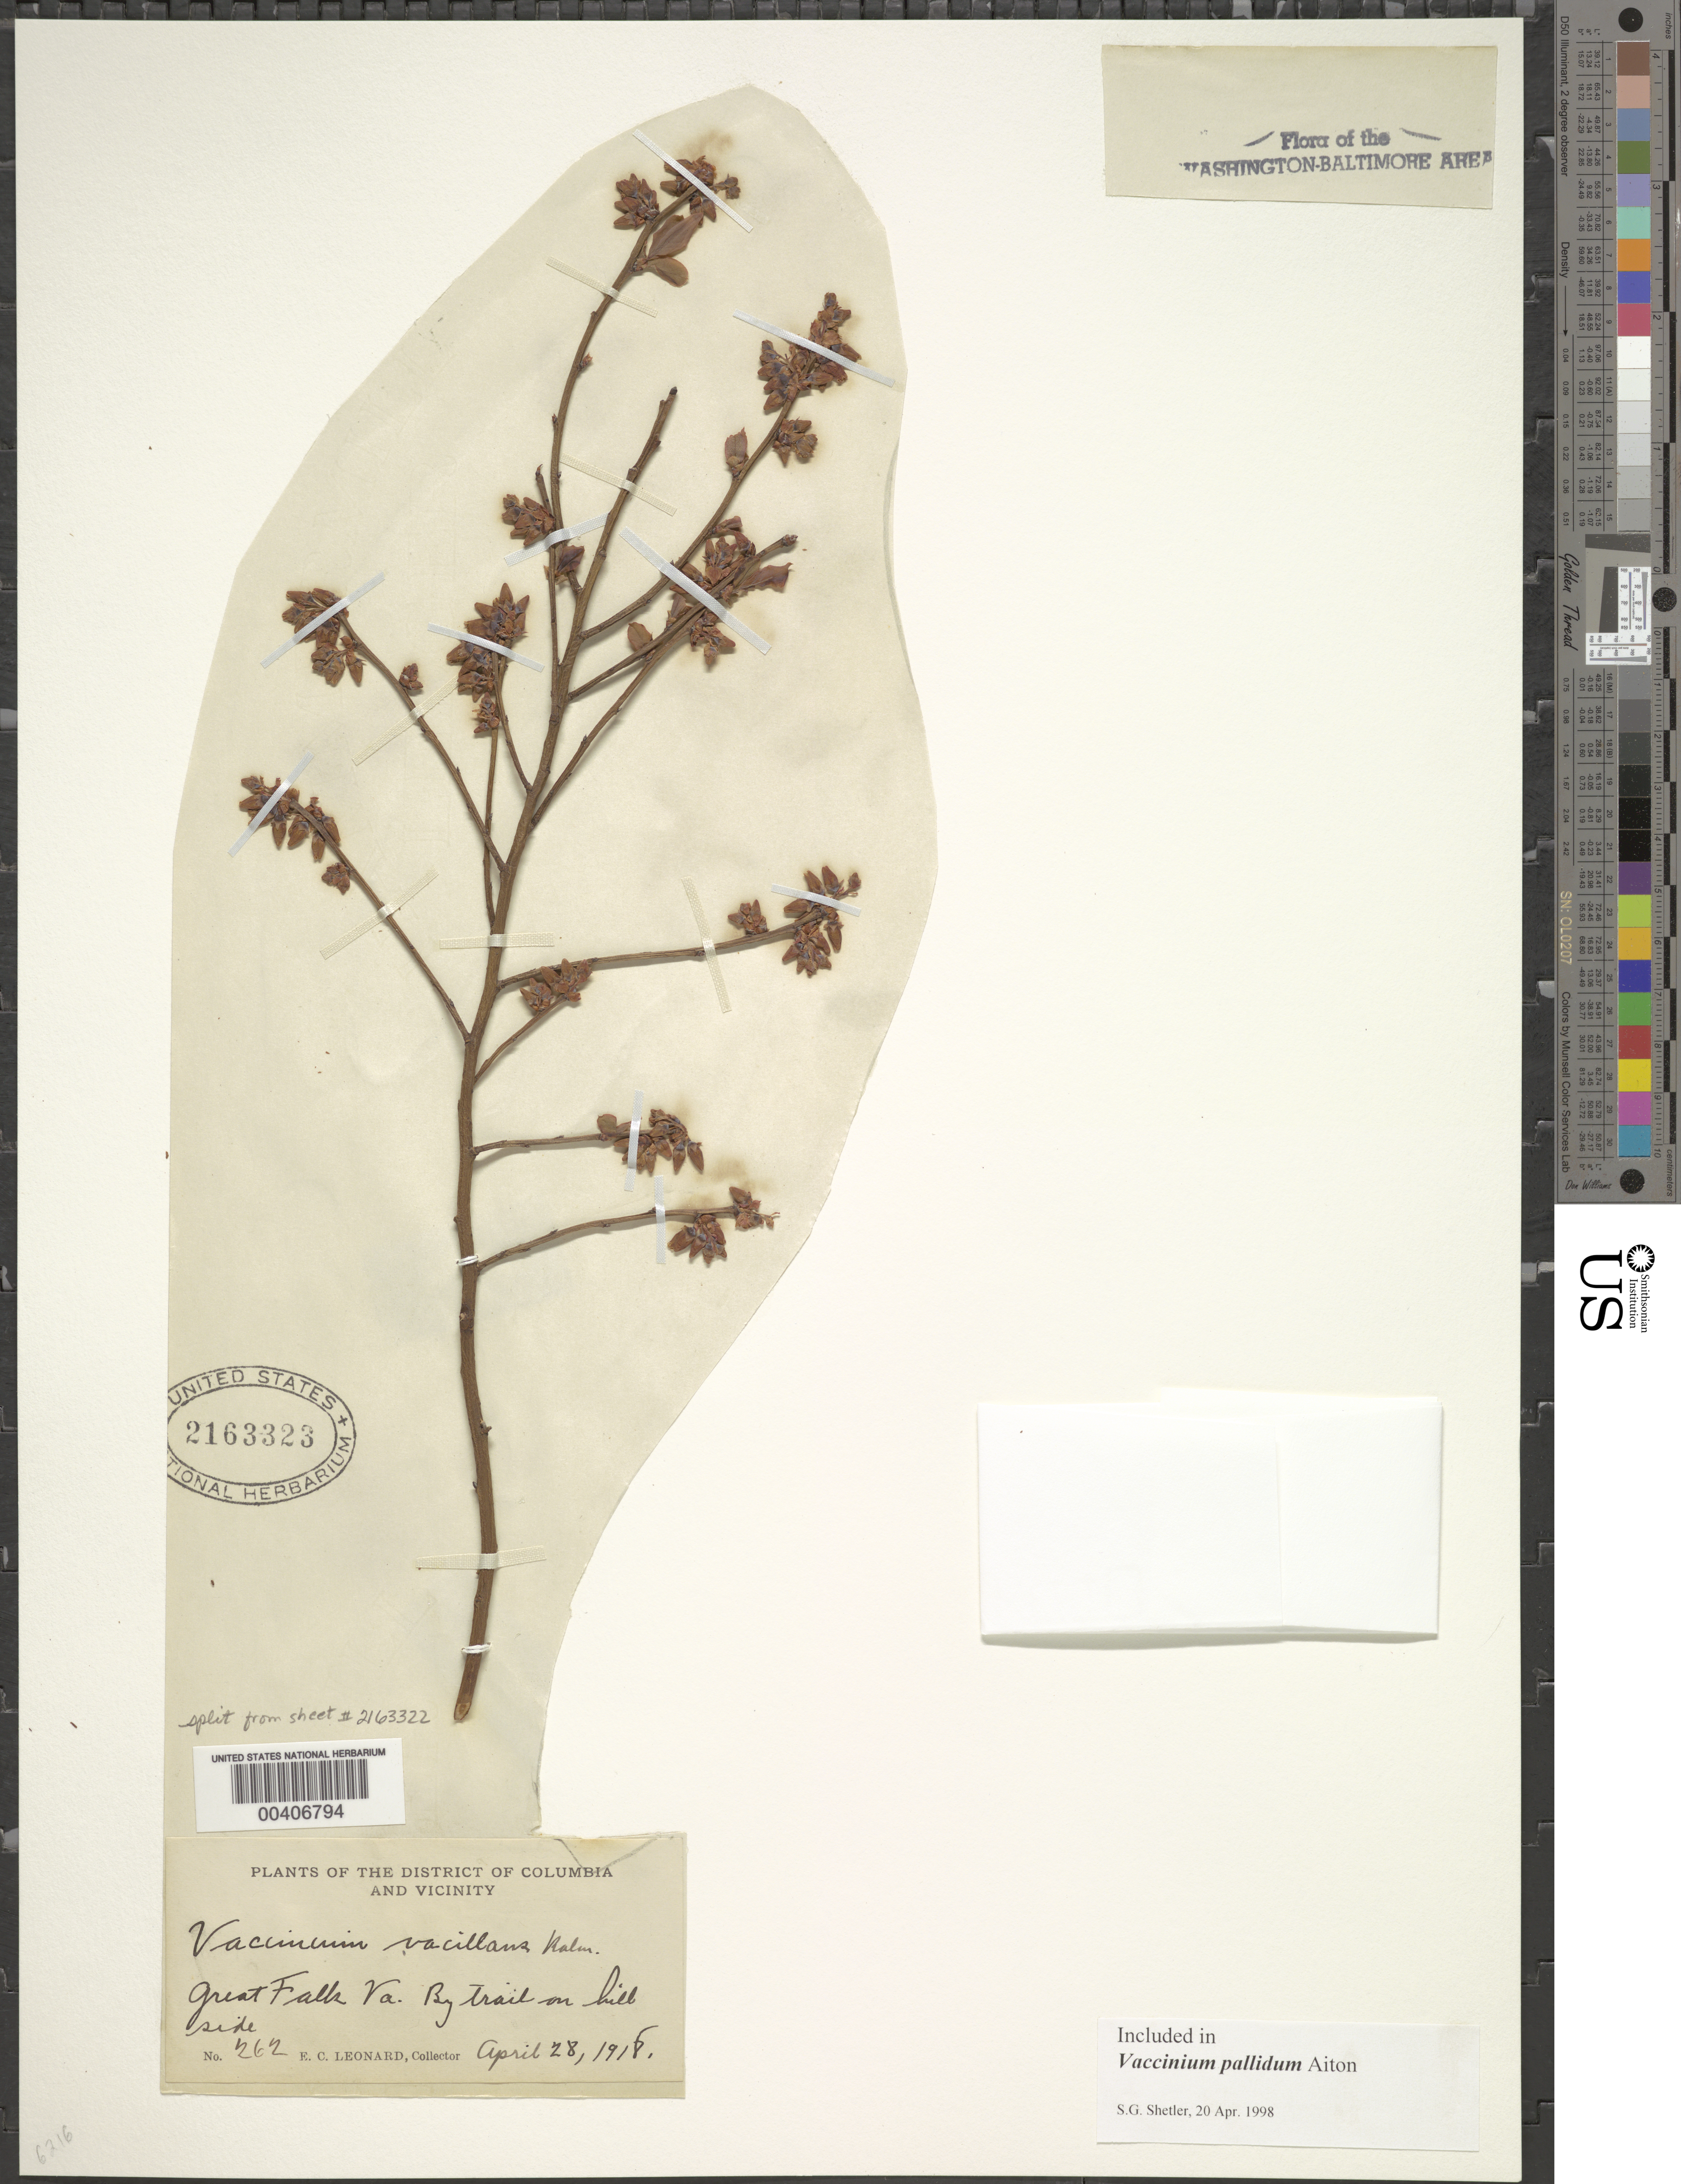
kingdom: Plantae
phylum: Tracheophyta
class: Magnoliopsida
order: Ericales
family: Ericaceae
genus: Vaccinium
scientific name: Vaccinium pallidum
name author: Aiton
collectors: E. C. Leonard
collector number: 262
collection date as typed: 28 Apr 1918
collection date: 1918-04-28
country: United States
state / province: Virginia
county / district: Fairfax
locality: Great Falls C. and O. Canal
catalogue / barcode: US 2163323